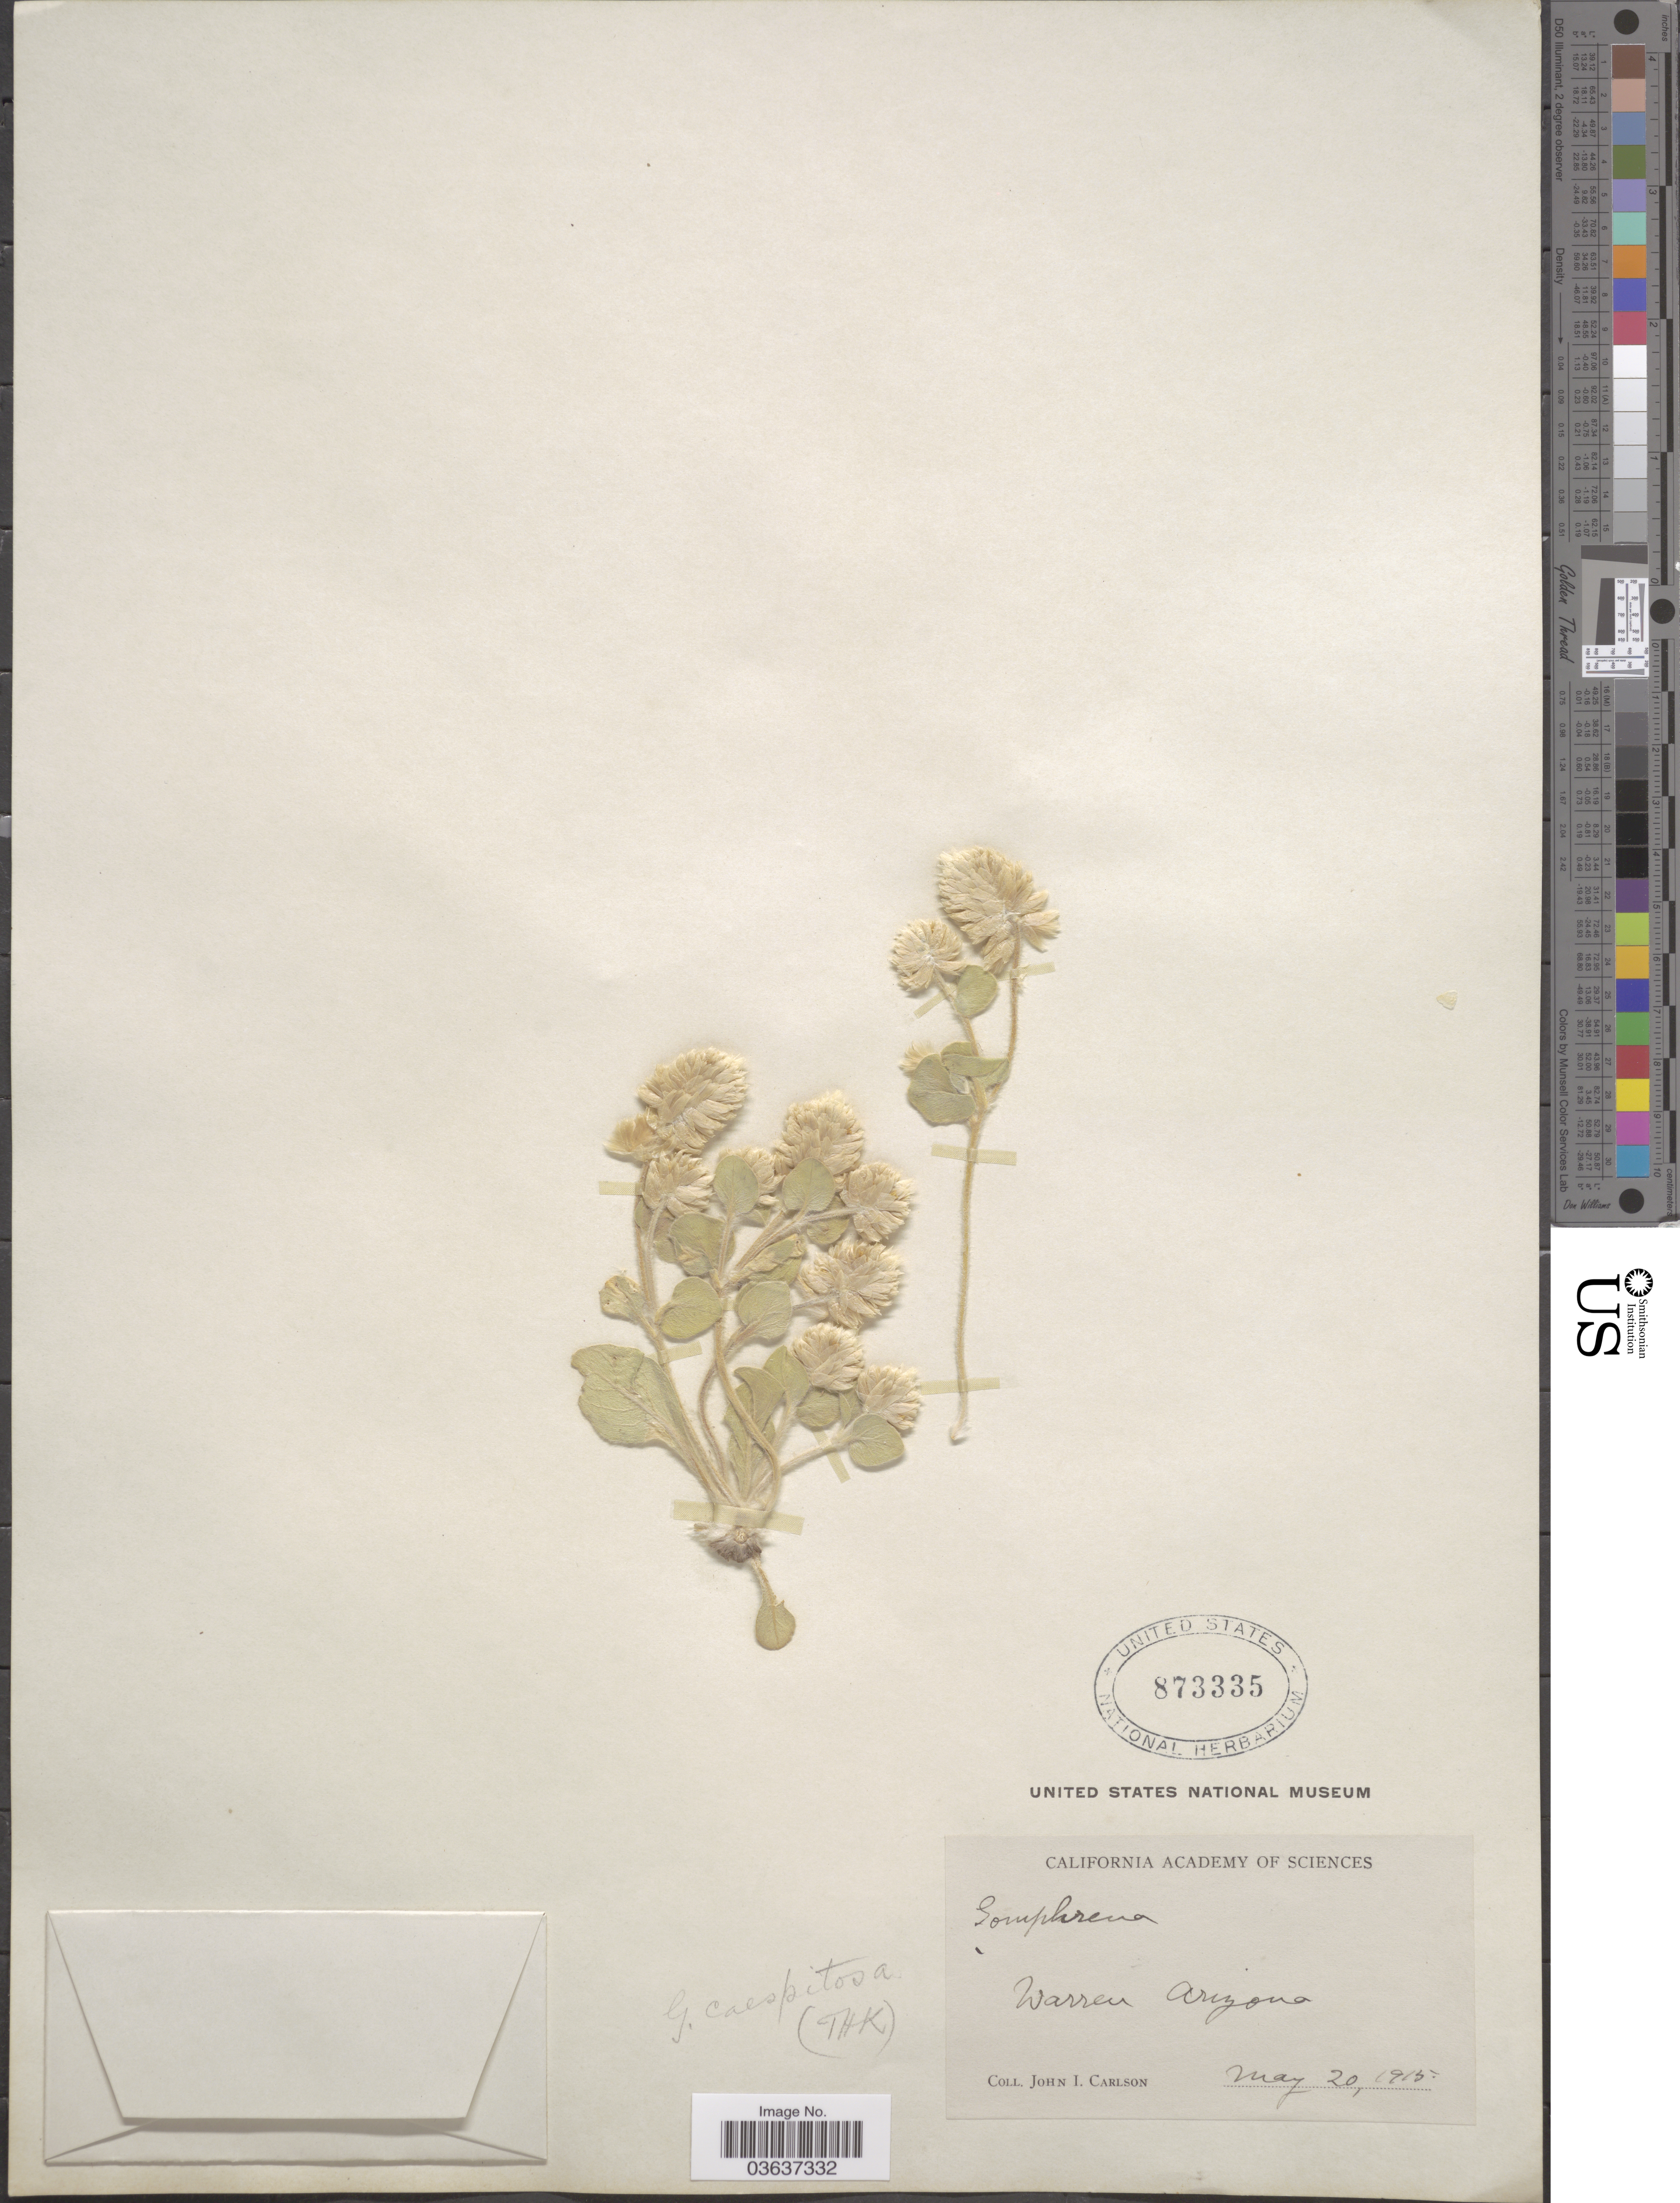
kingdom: Plantae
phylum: Tracheophyta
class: Magnoliopsida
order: Caryophyllales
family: Amaranthaceae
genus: Gomphrena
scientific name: Gomphrena caespitosa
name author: Torr. in Emory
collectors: J. Carlson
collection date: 1915-05-20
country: United States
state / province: Arizona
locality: Warren.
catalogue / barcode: US 873335